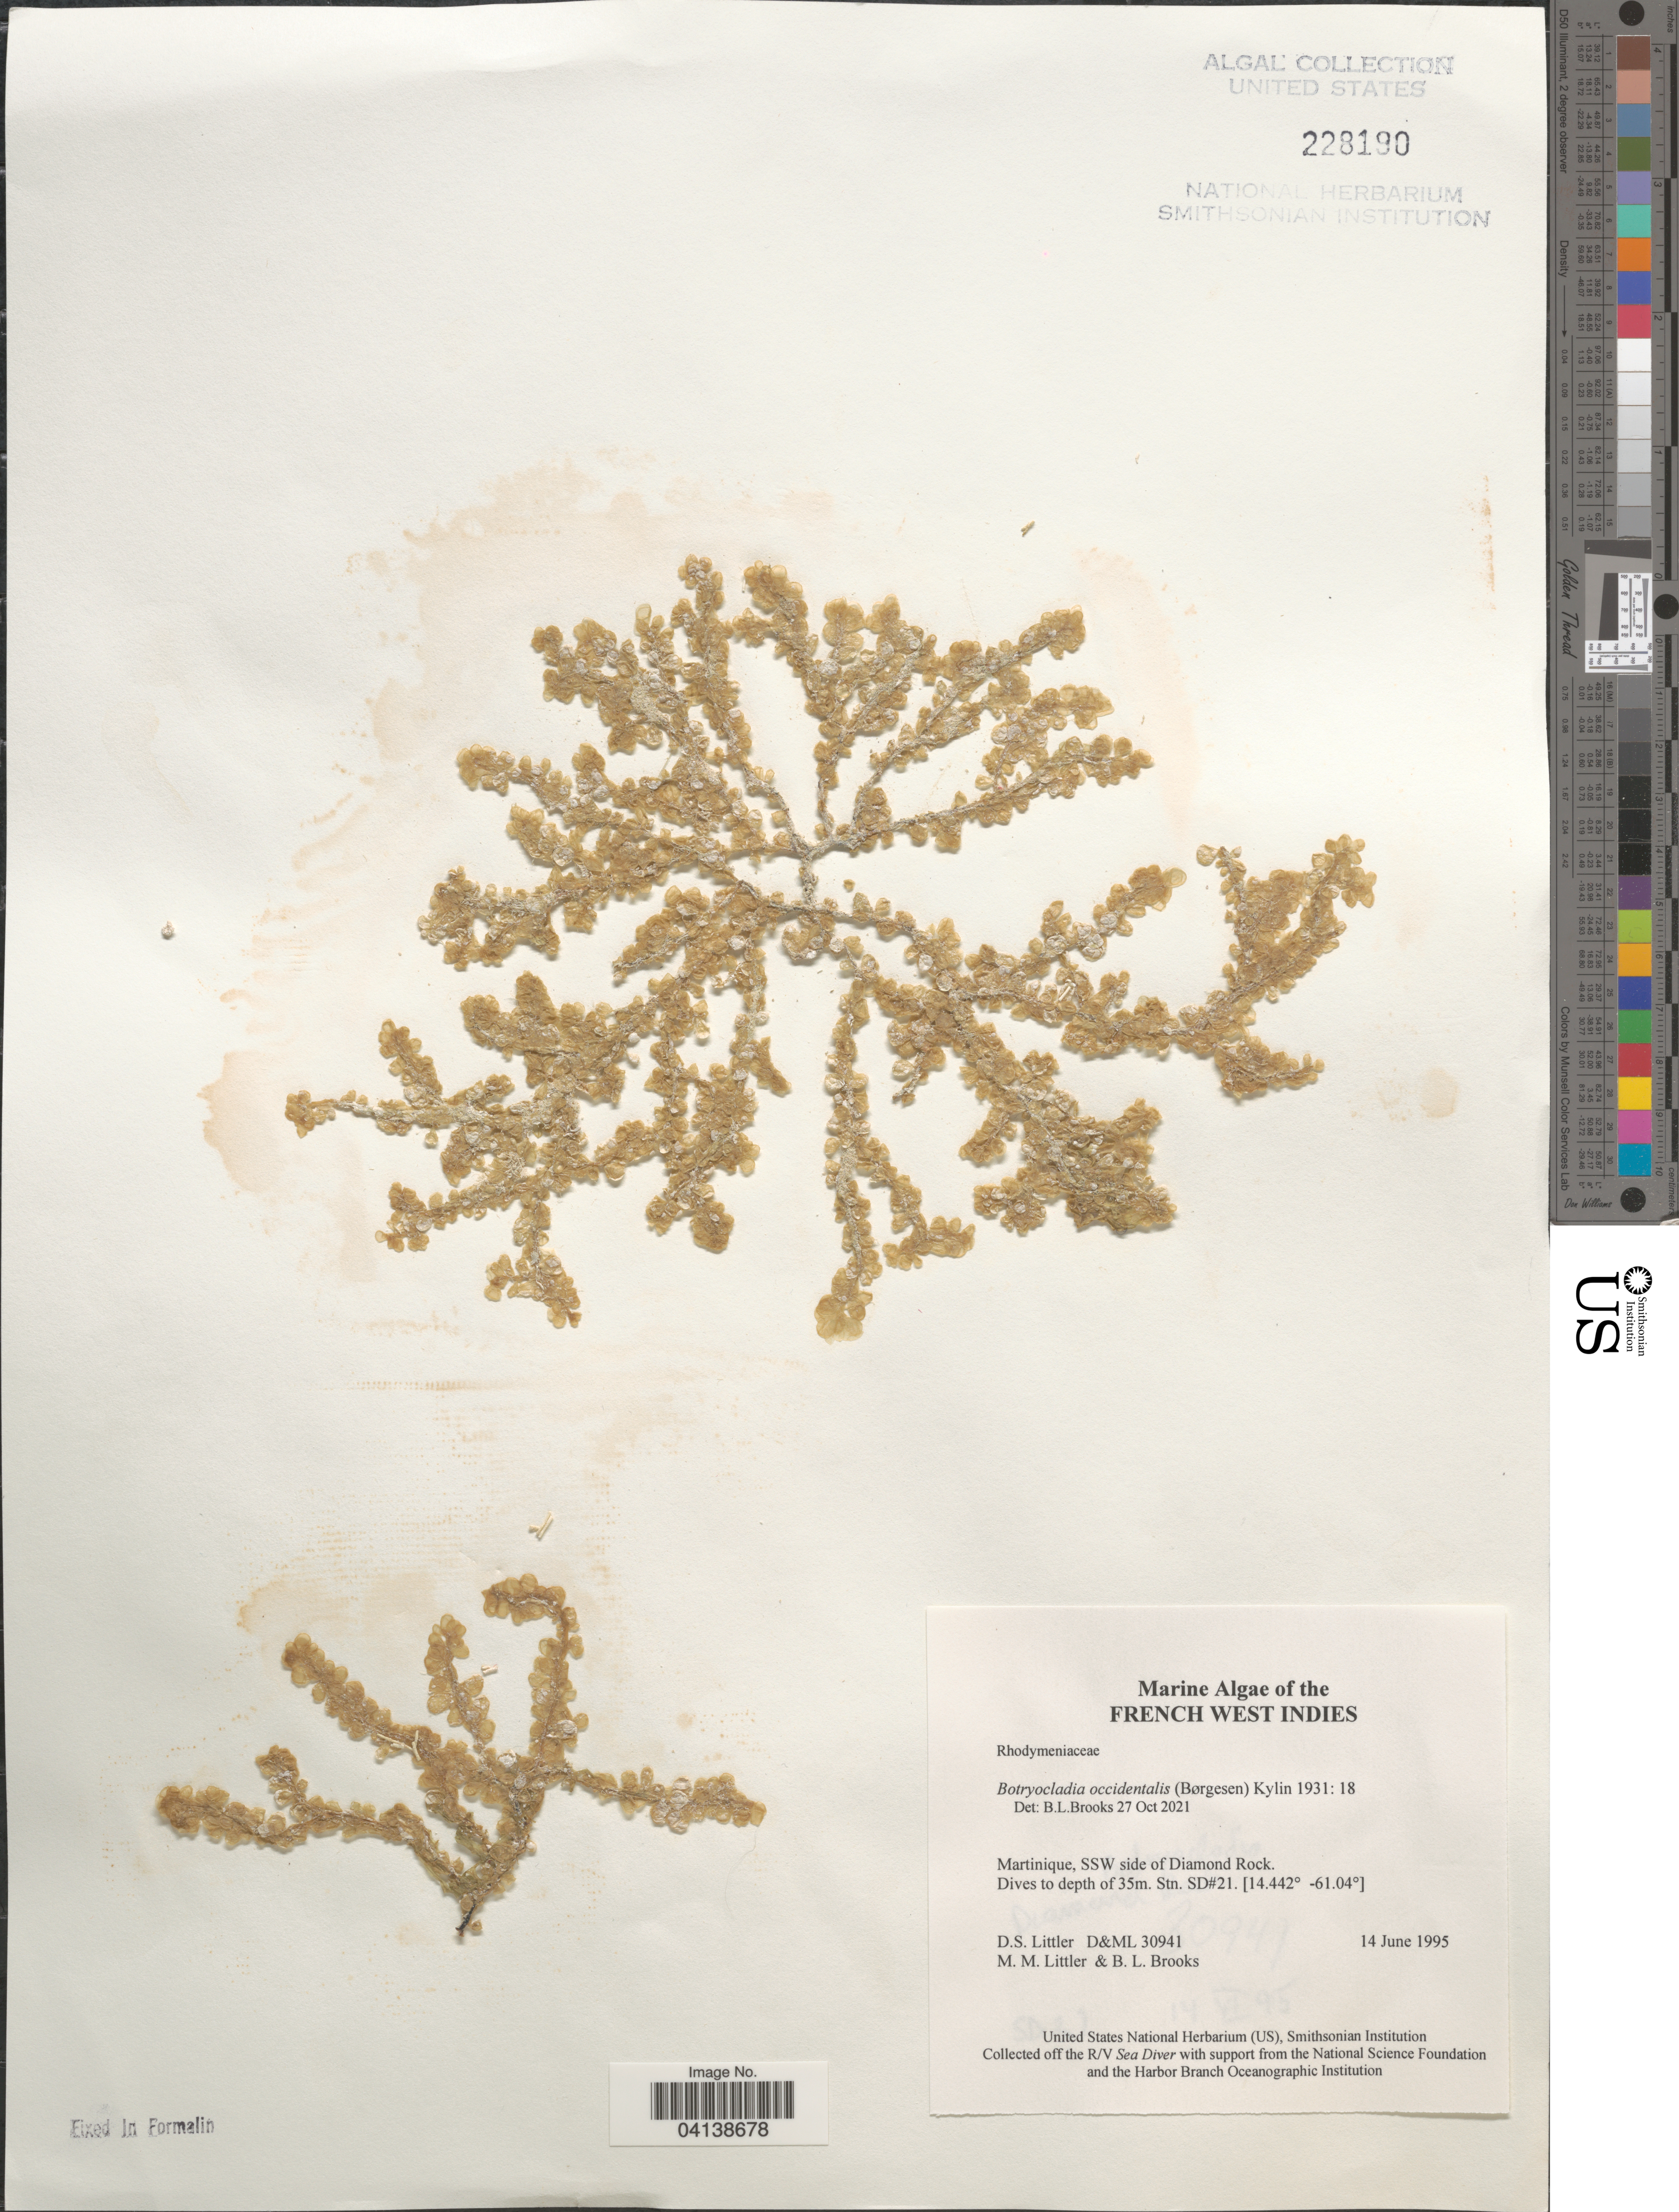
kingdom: Plantae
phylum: Rhodophyta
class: Florideophyceae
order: Rhodymeniales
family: Rhodymeniaceae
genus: Botryocladia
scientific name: Botryocladia occidentalis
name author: (Børgesen) Kylin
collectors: D. S. Littler & B. Brooks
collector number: D&ML30941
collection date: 1995-06-14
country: Martinique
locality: French West Indies. SSW side of Diamond Rock. Stn. SD#21.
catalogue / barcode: US 228190